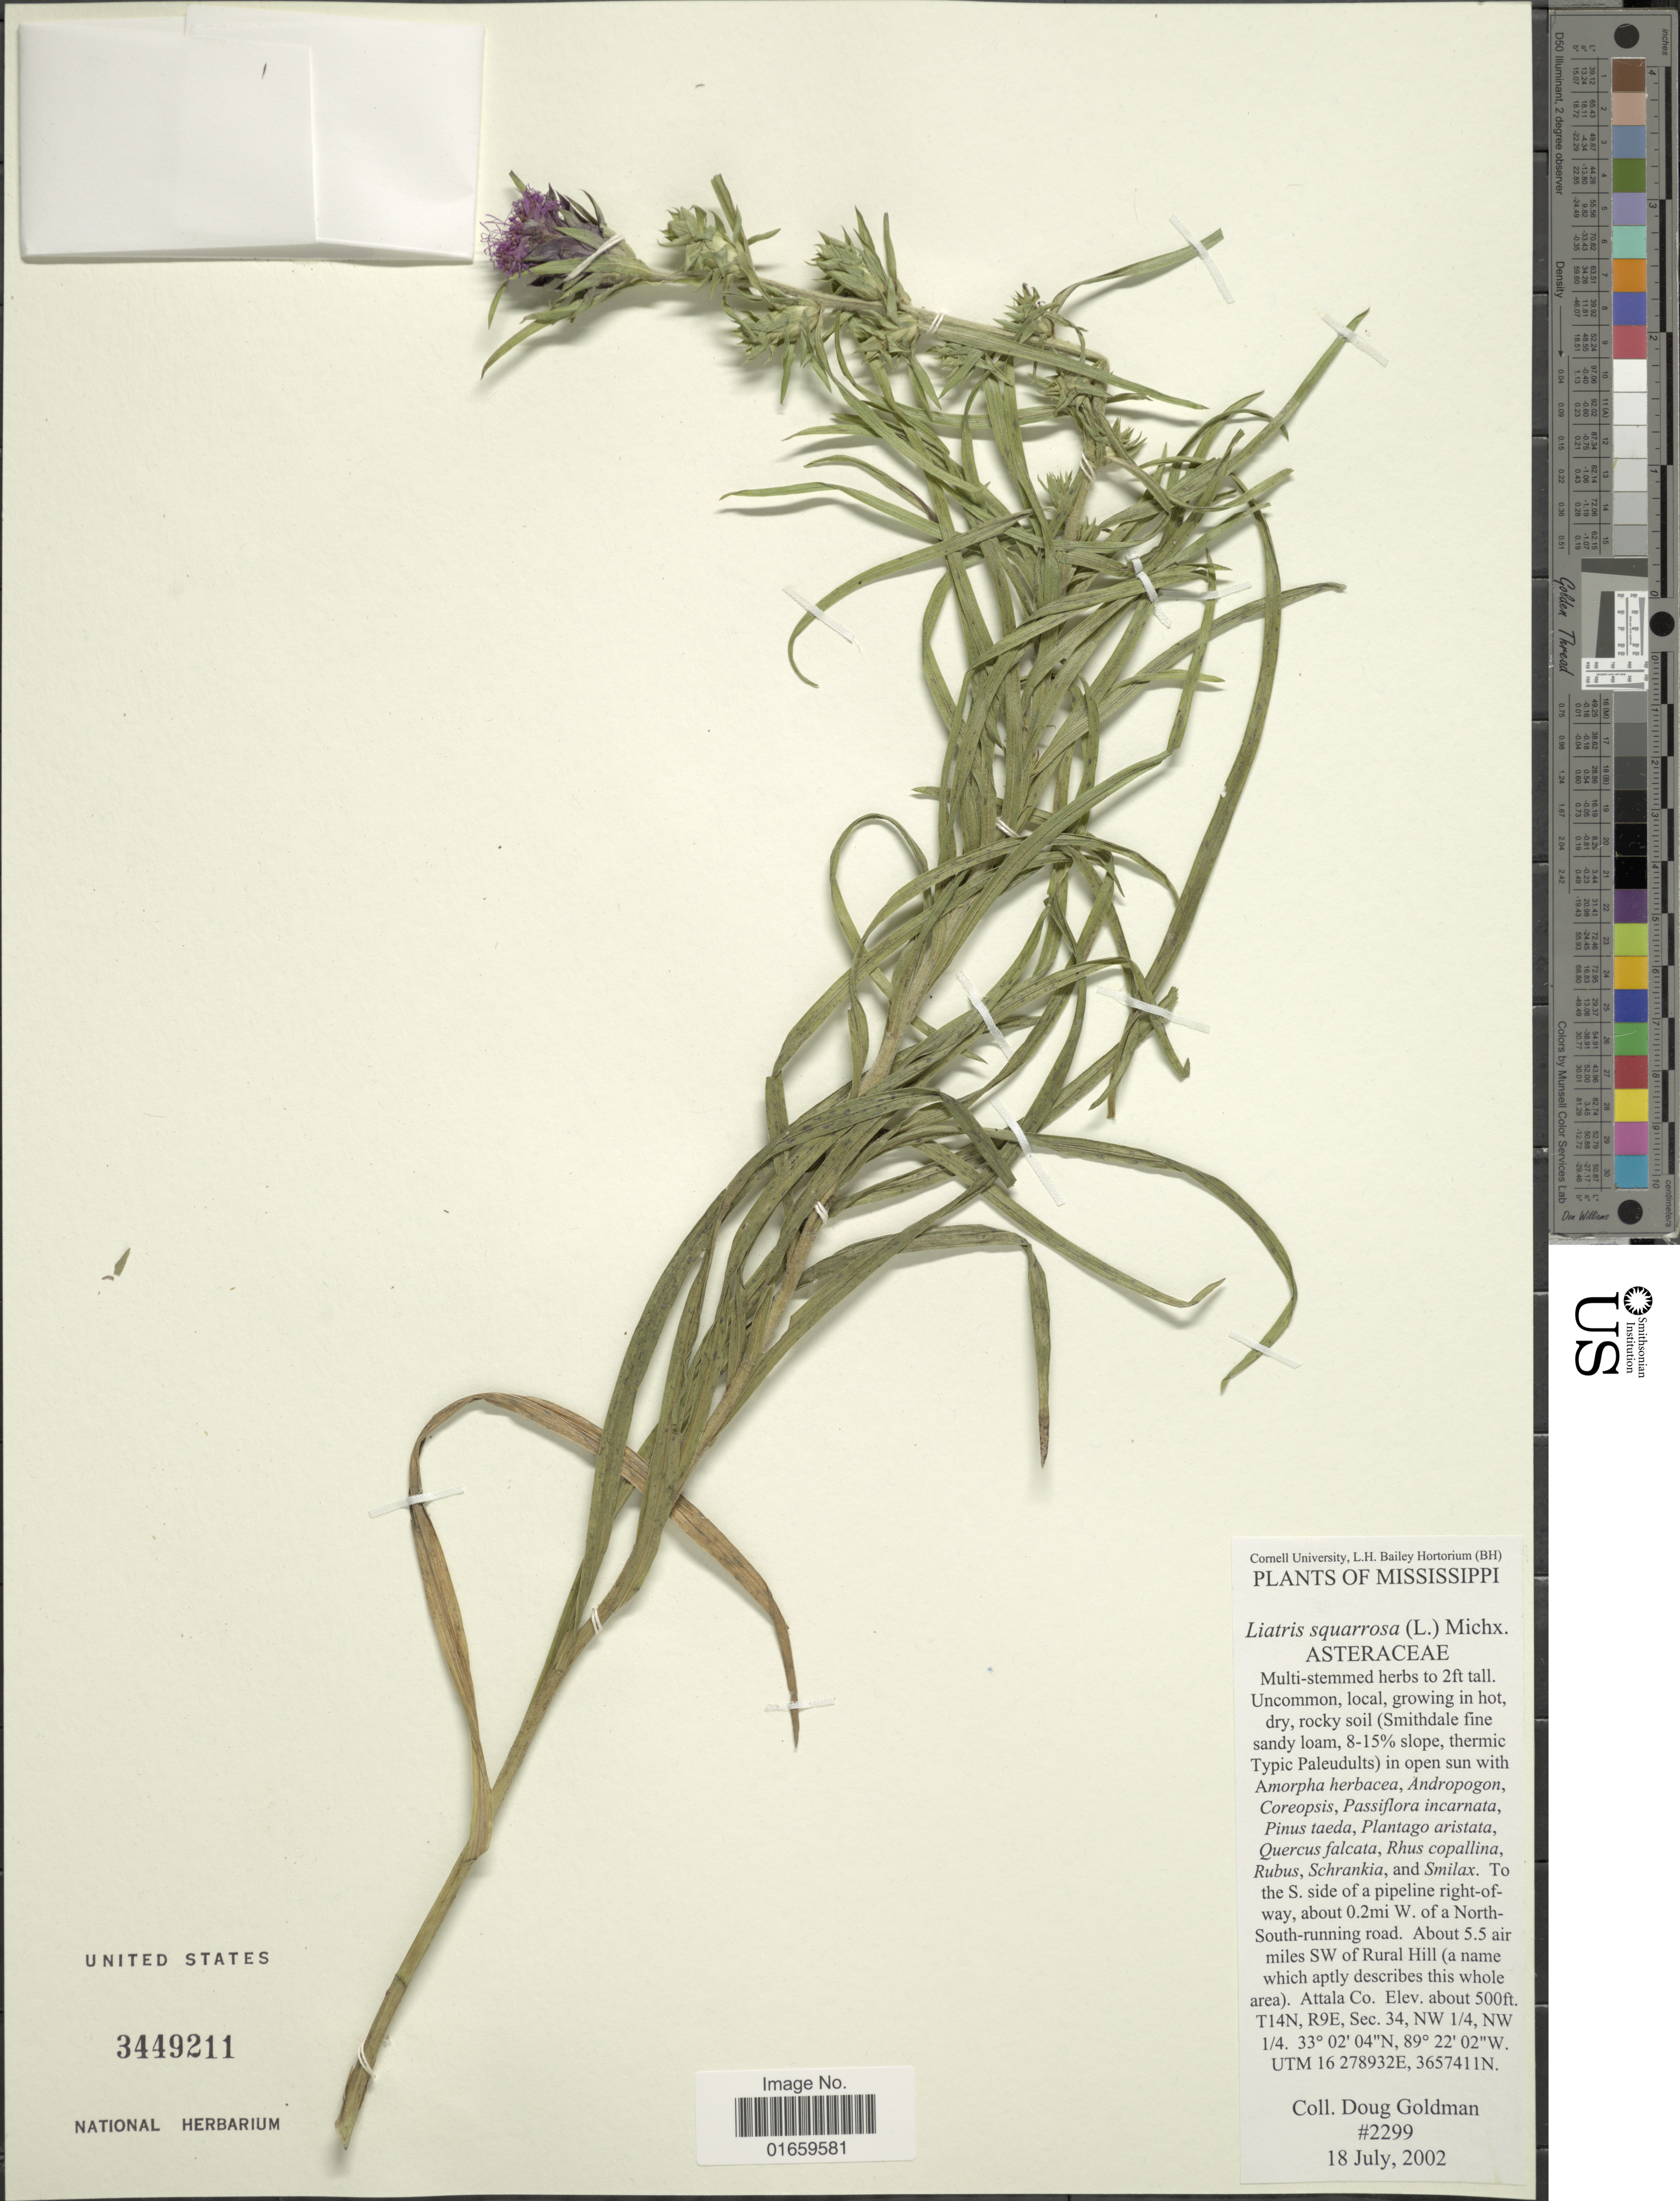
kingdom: Plantae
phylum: Tracheophyta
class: Magnoliopsida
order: Asterales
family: Asteraceae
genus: Liatris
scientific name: Liatris squarrosa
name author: (L.) Michx.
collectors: D. Goldman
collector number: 2299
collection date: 2002-07-18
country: United States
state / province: Mississippi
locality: About 5.5 air miles SW of Rural Hill, Attala Co.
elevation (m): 152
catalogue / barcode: US 3449211